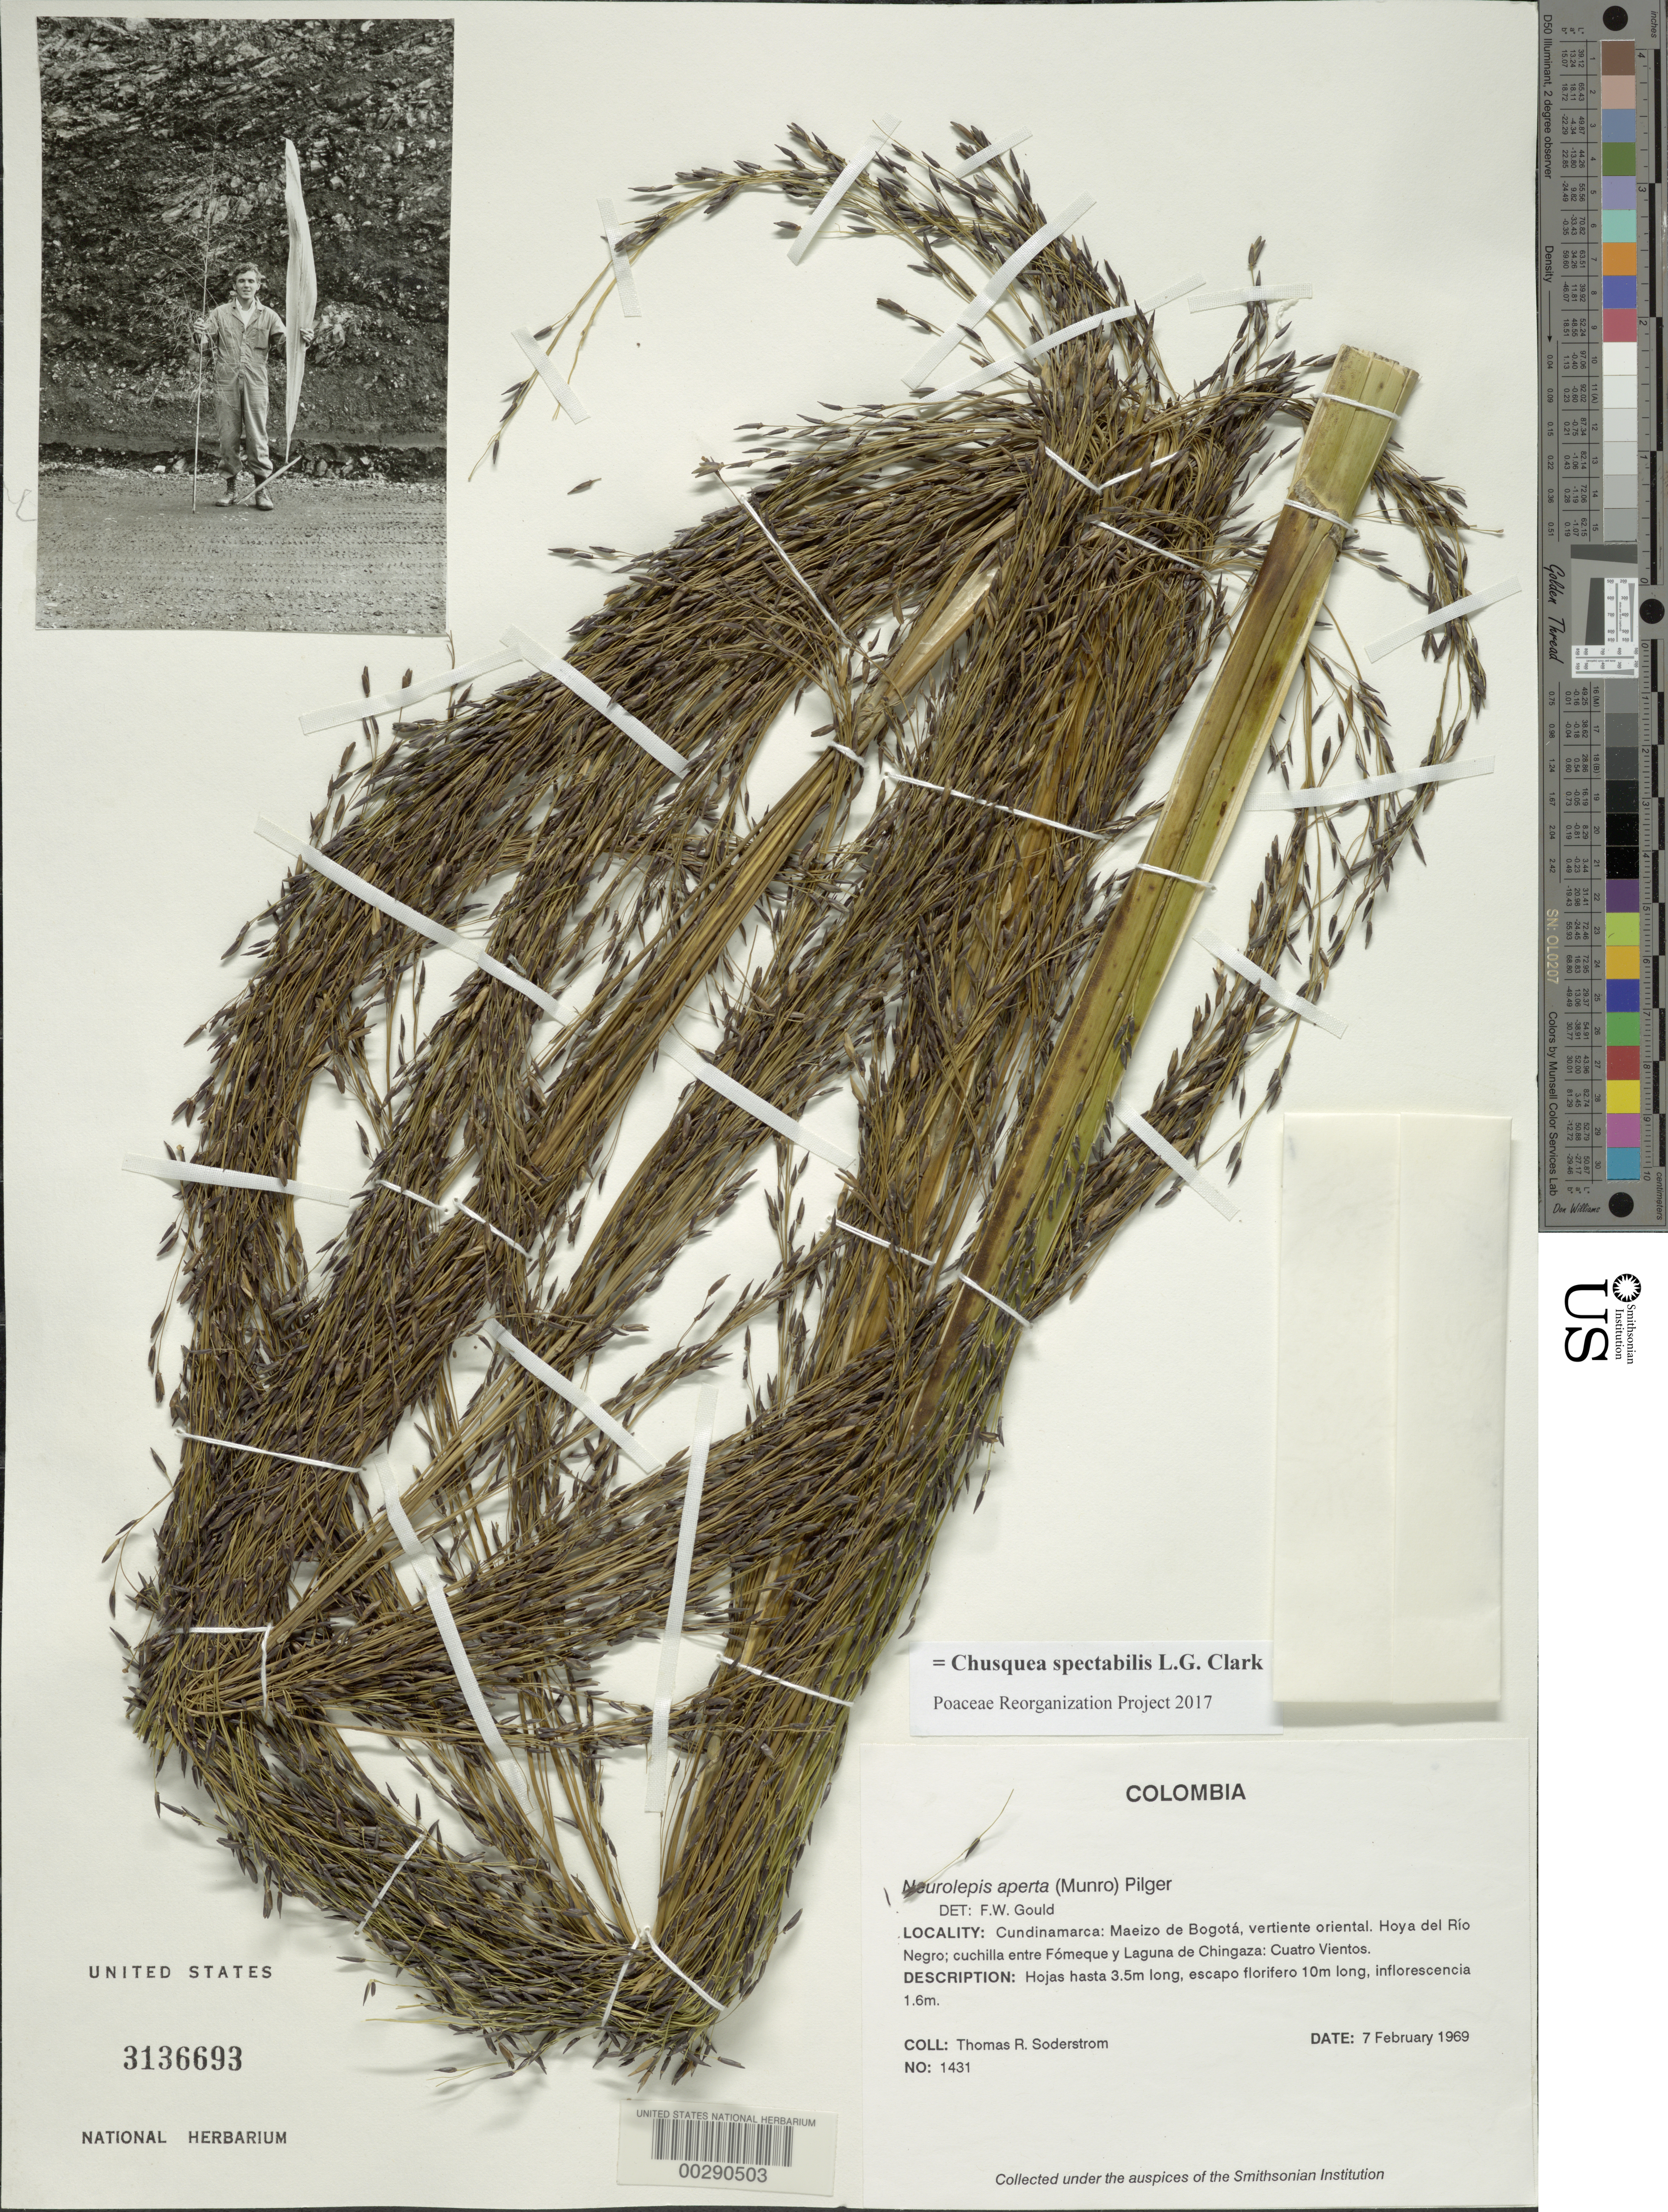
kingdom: Plantae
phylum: Tracheophyta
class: Liliopsida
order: Poales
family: Poaceae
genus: Chusquea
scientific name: Chusquea spectabilis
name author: L.G. Clark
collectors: T. R. Soderstrom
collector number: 1431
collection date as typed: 07 Feb 1969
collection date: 1969-02-07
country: Colombia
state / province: Cundinamarca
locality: Maeizo de Bogota, E slope; Valley of Rio Negro; mountain ridge between Fomeque and Laguna de Chingaza: Cuatro Vientos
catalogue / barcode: US 3136693